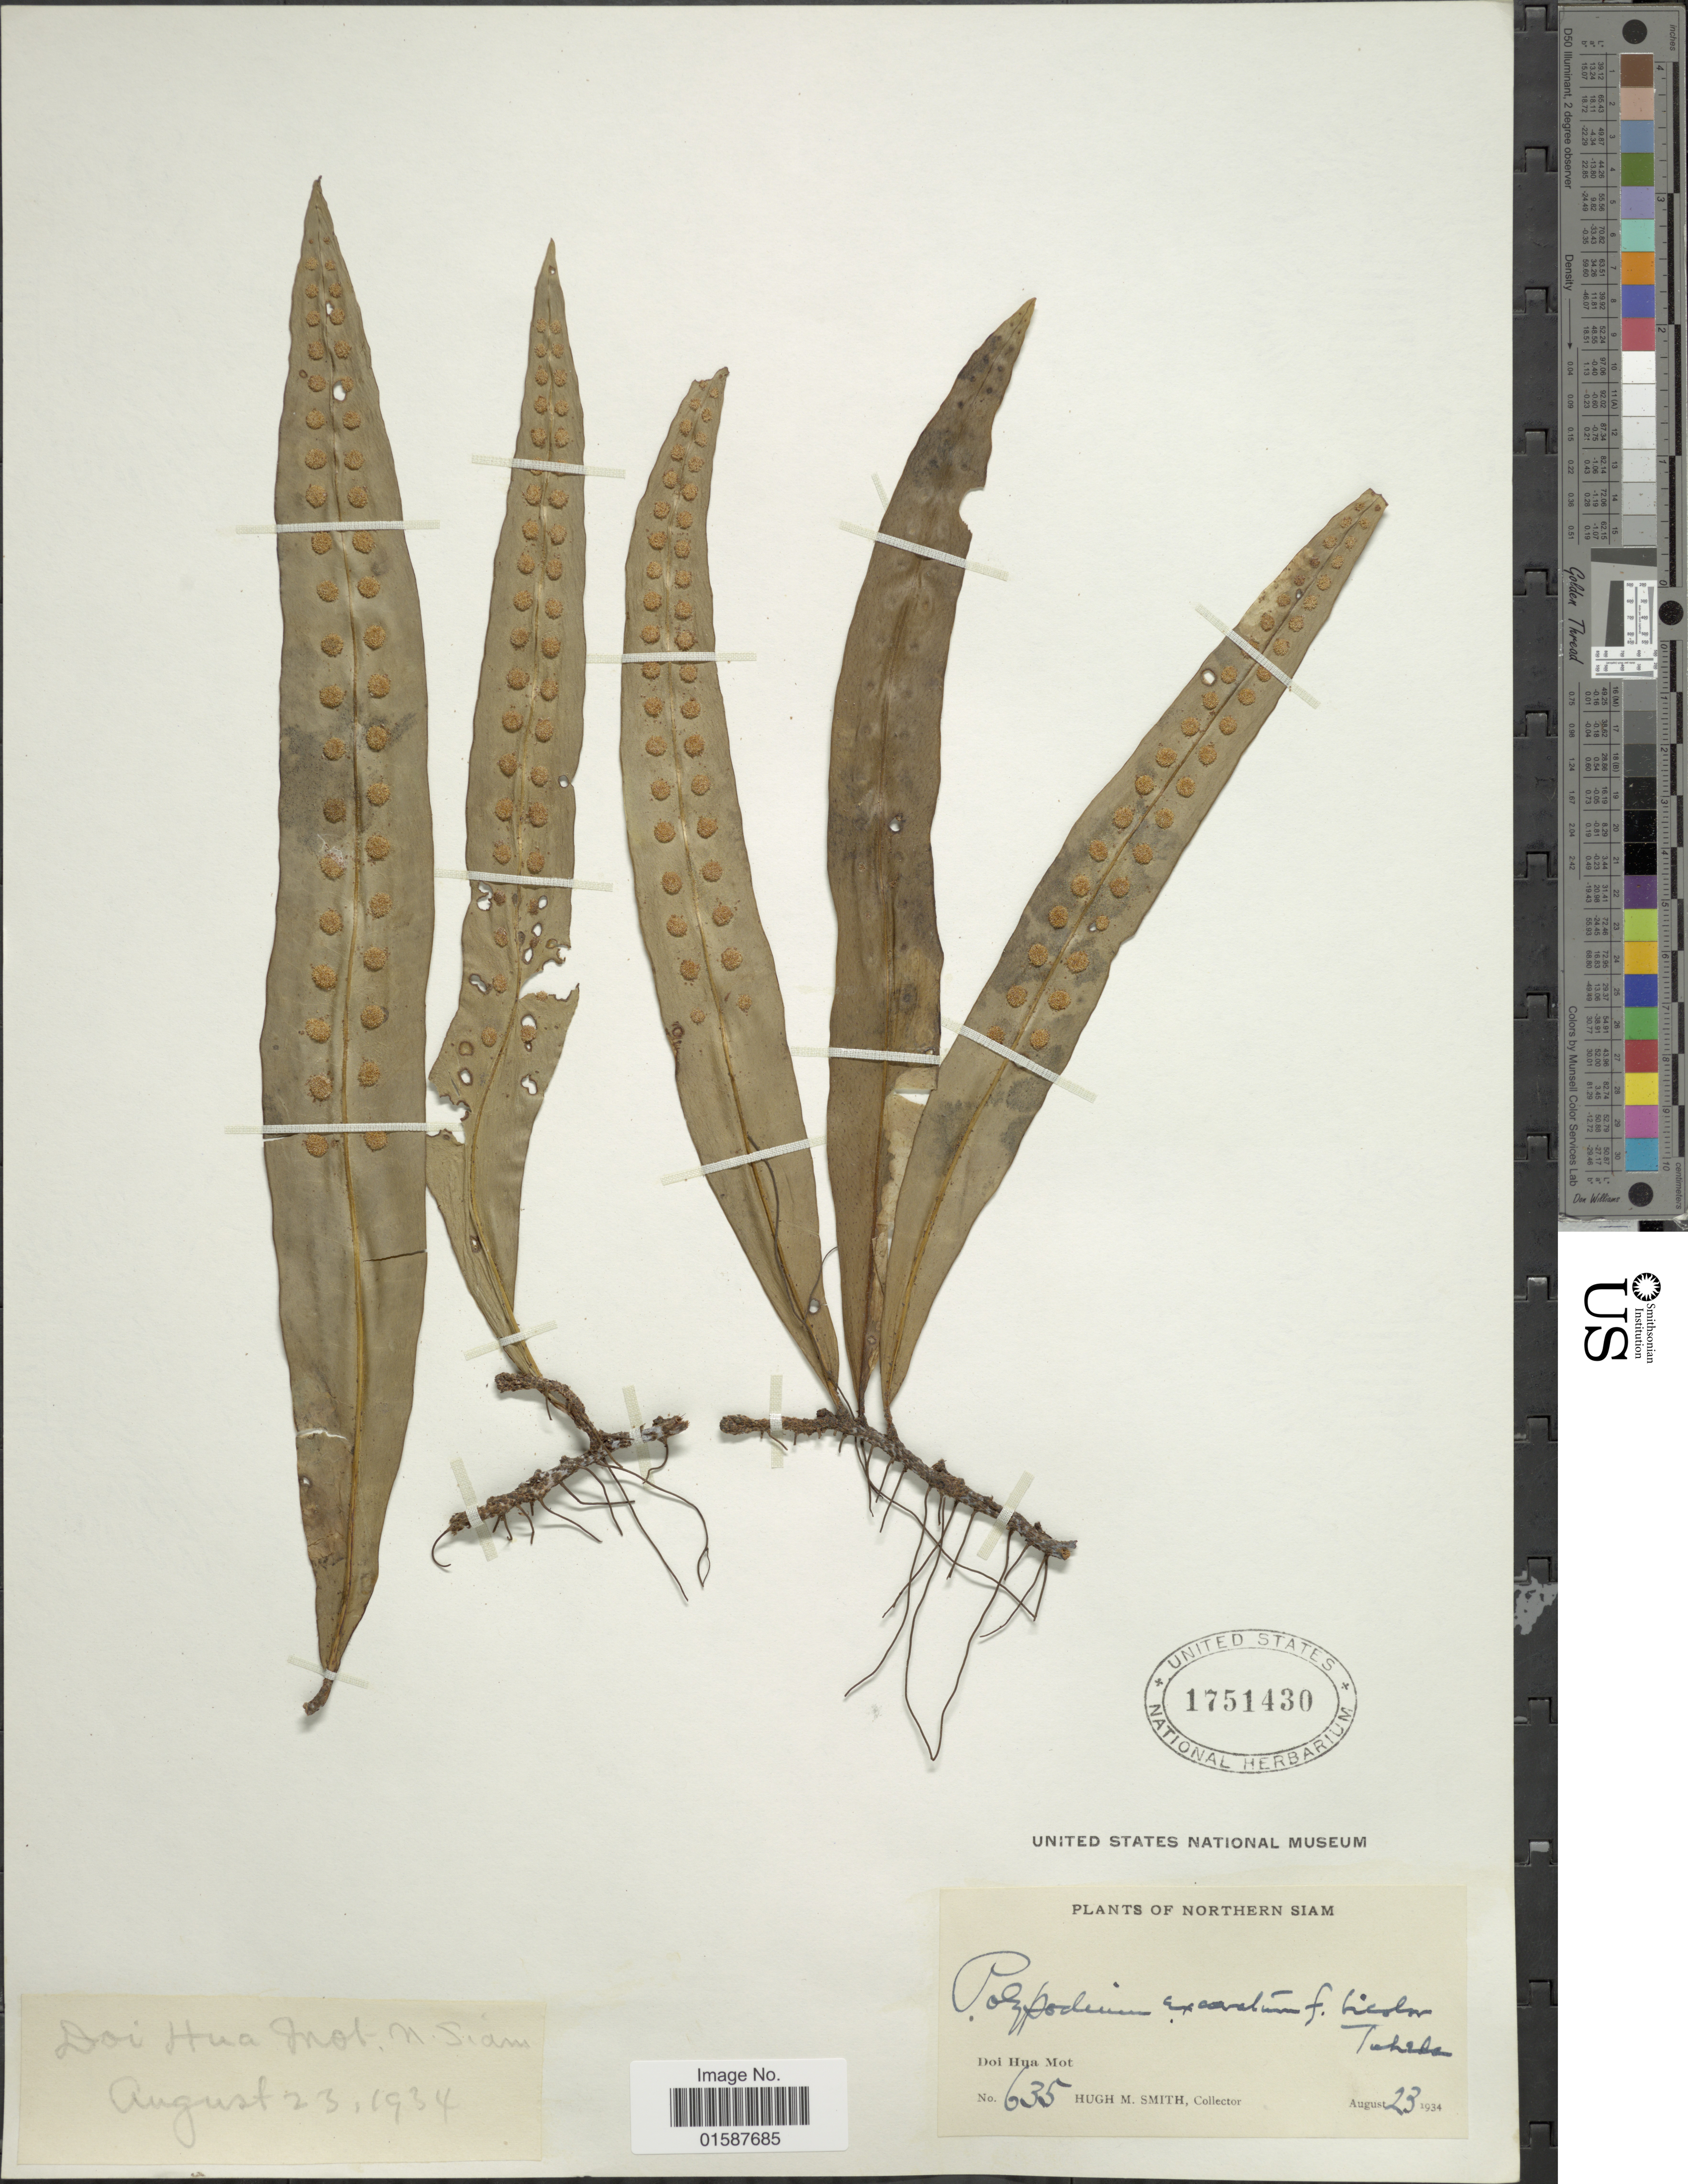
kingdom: Plantae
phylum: Tracheophyta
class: Polypodiopsida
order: Polypodiales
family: Polypodiaceae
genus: Lepisorus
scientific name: Lepisorus bicolor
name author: (Takeda) Ching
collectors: J. Rock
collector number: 653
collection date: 1934-08-23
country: Thailand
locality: Northern Siam, Doi Hua Mot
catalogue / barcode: US 1751430